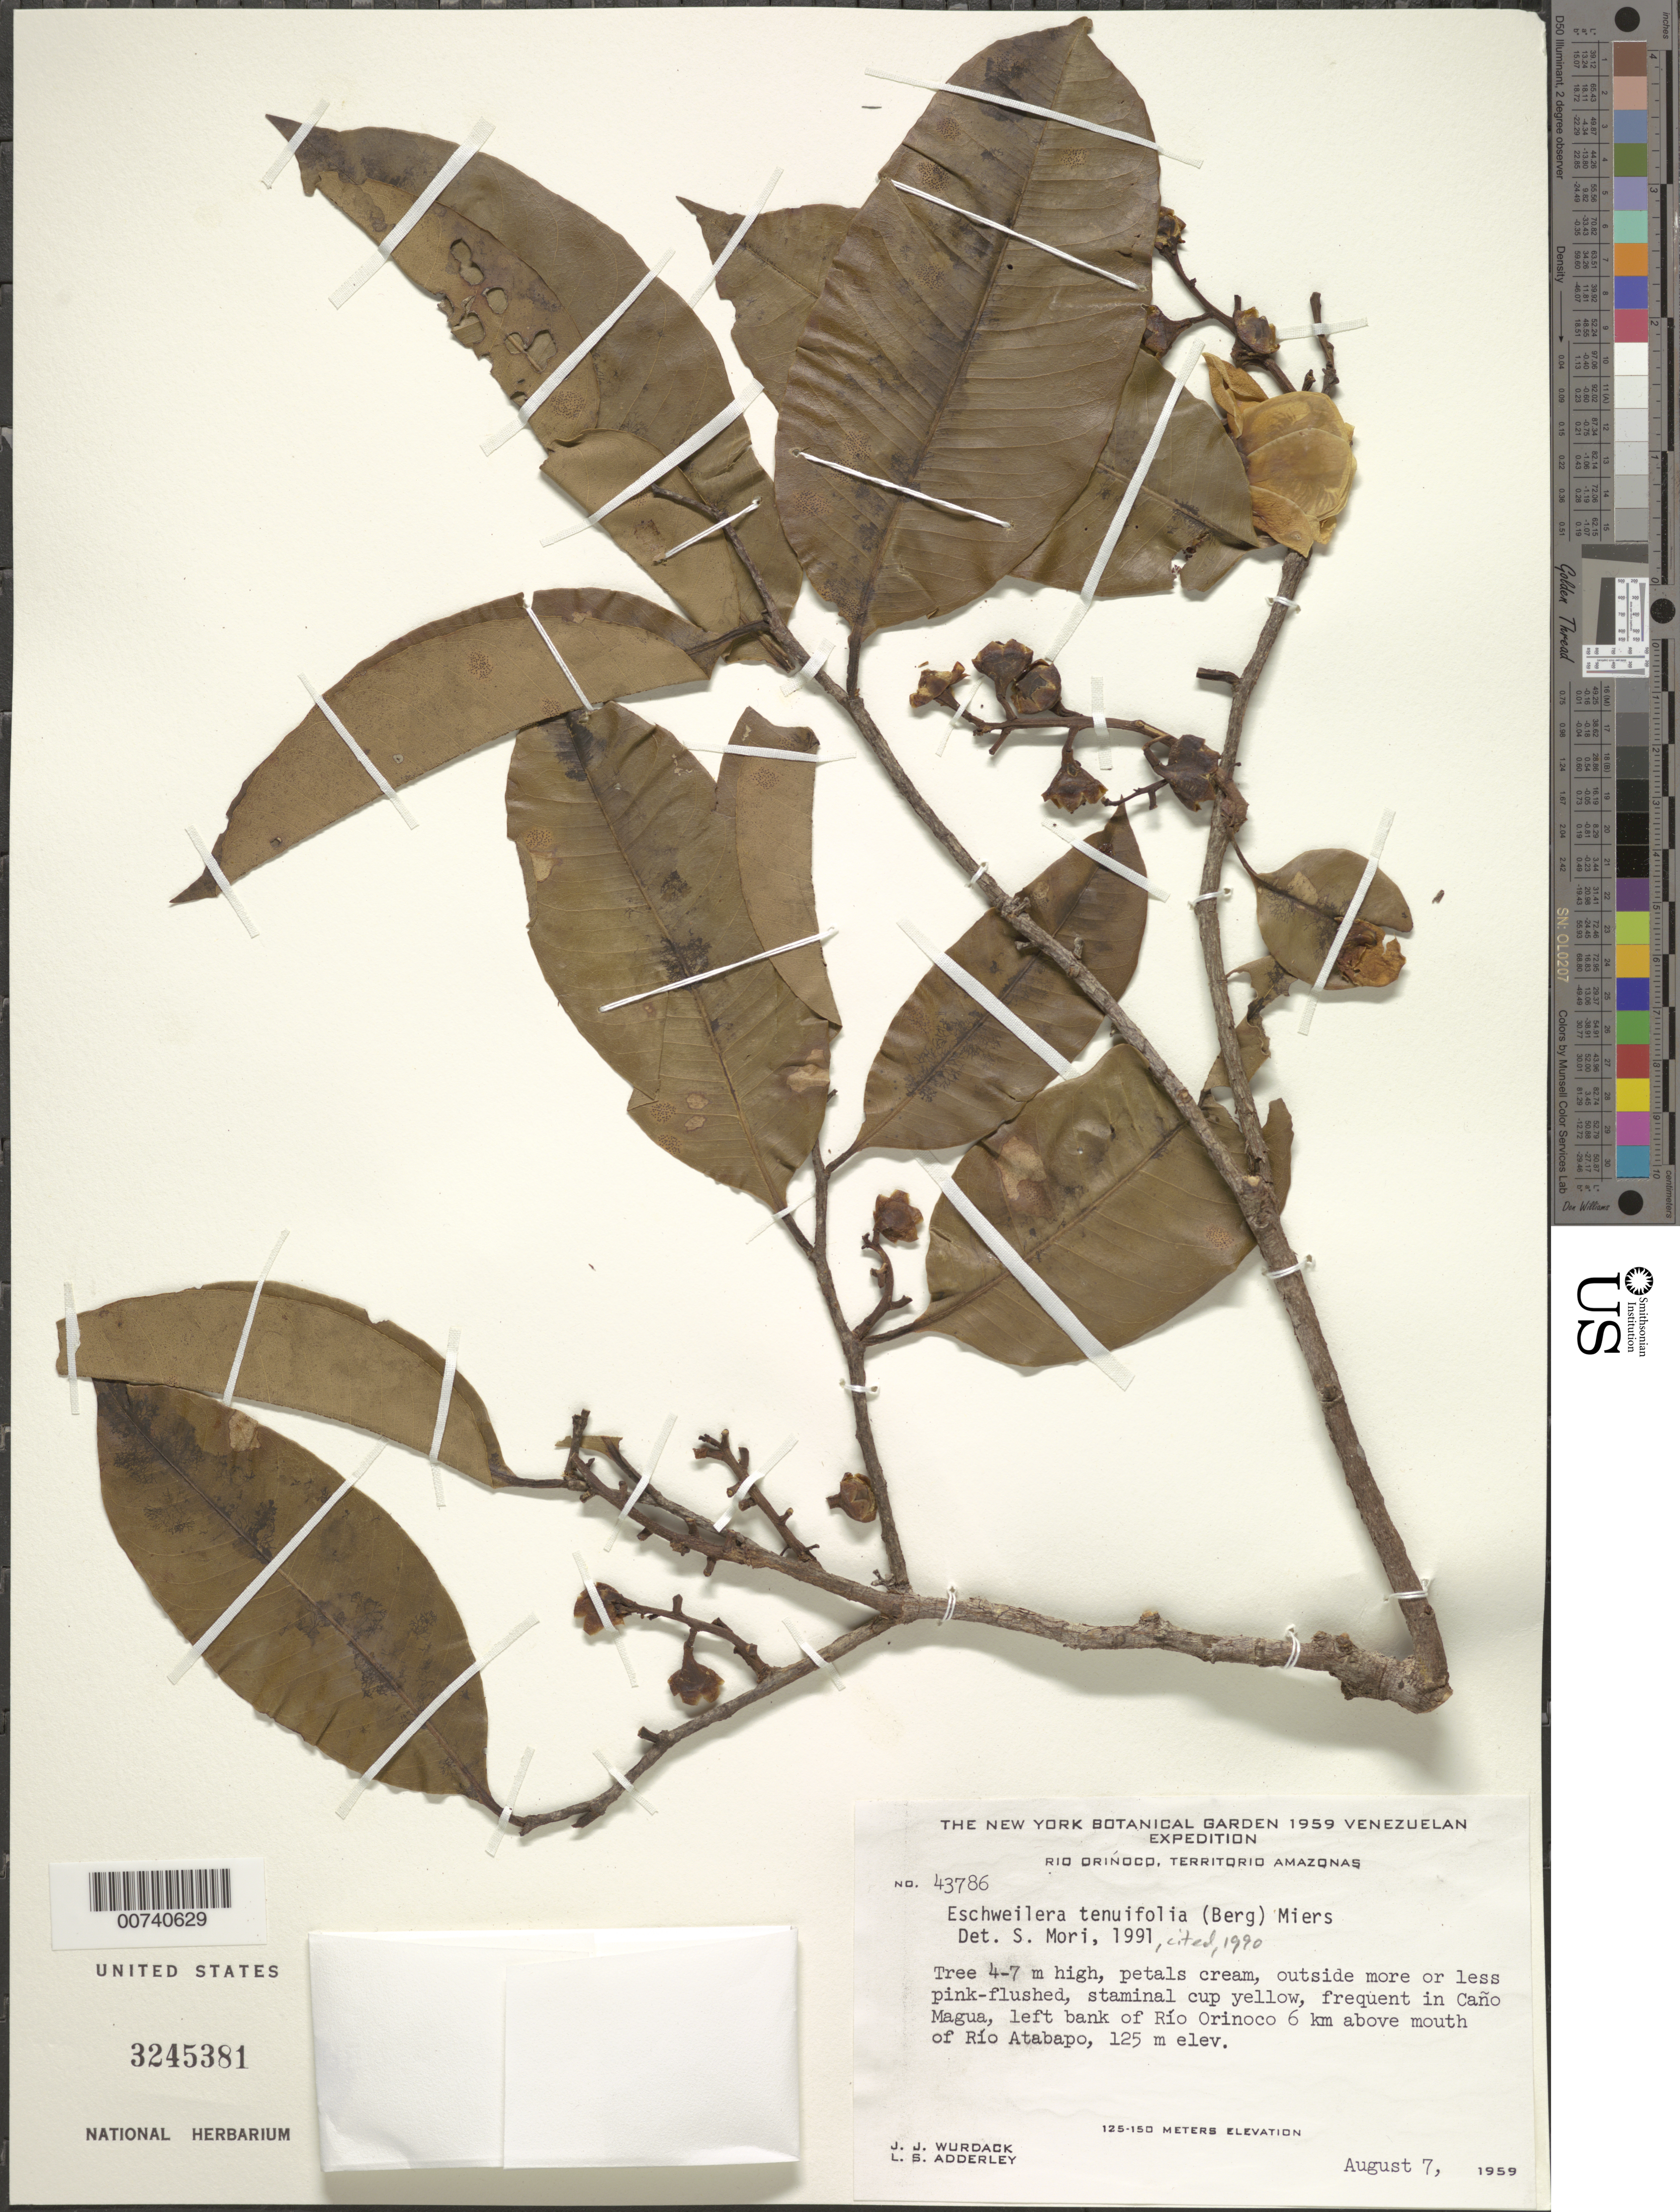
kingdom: Plantae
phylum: Tracheophyta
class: Magnoliopsida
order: Ericales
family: Lecythidaceae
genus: Eschweilera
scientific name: Eschweilera tenuifolia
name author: (O. Berg) Miers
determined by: Mori, Scott A.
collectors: J. J. Wurdack & L. S. Adderley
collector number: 43786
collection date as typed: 7-Aug-59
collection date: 1959-08-07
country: Venezuela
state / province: Amazonas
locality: Río Orinoco, 6 km above mouth of Río Atabapo, Caño Magua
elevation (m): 125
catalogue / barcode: US 3245381